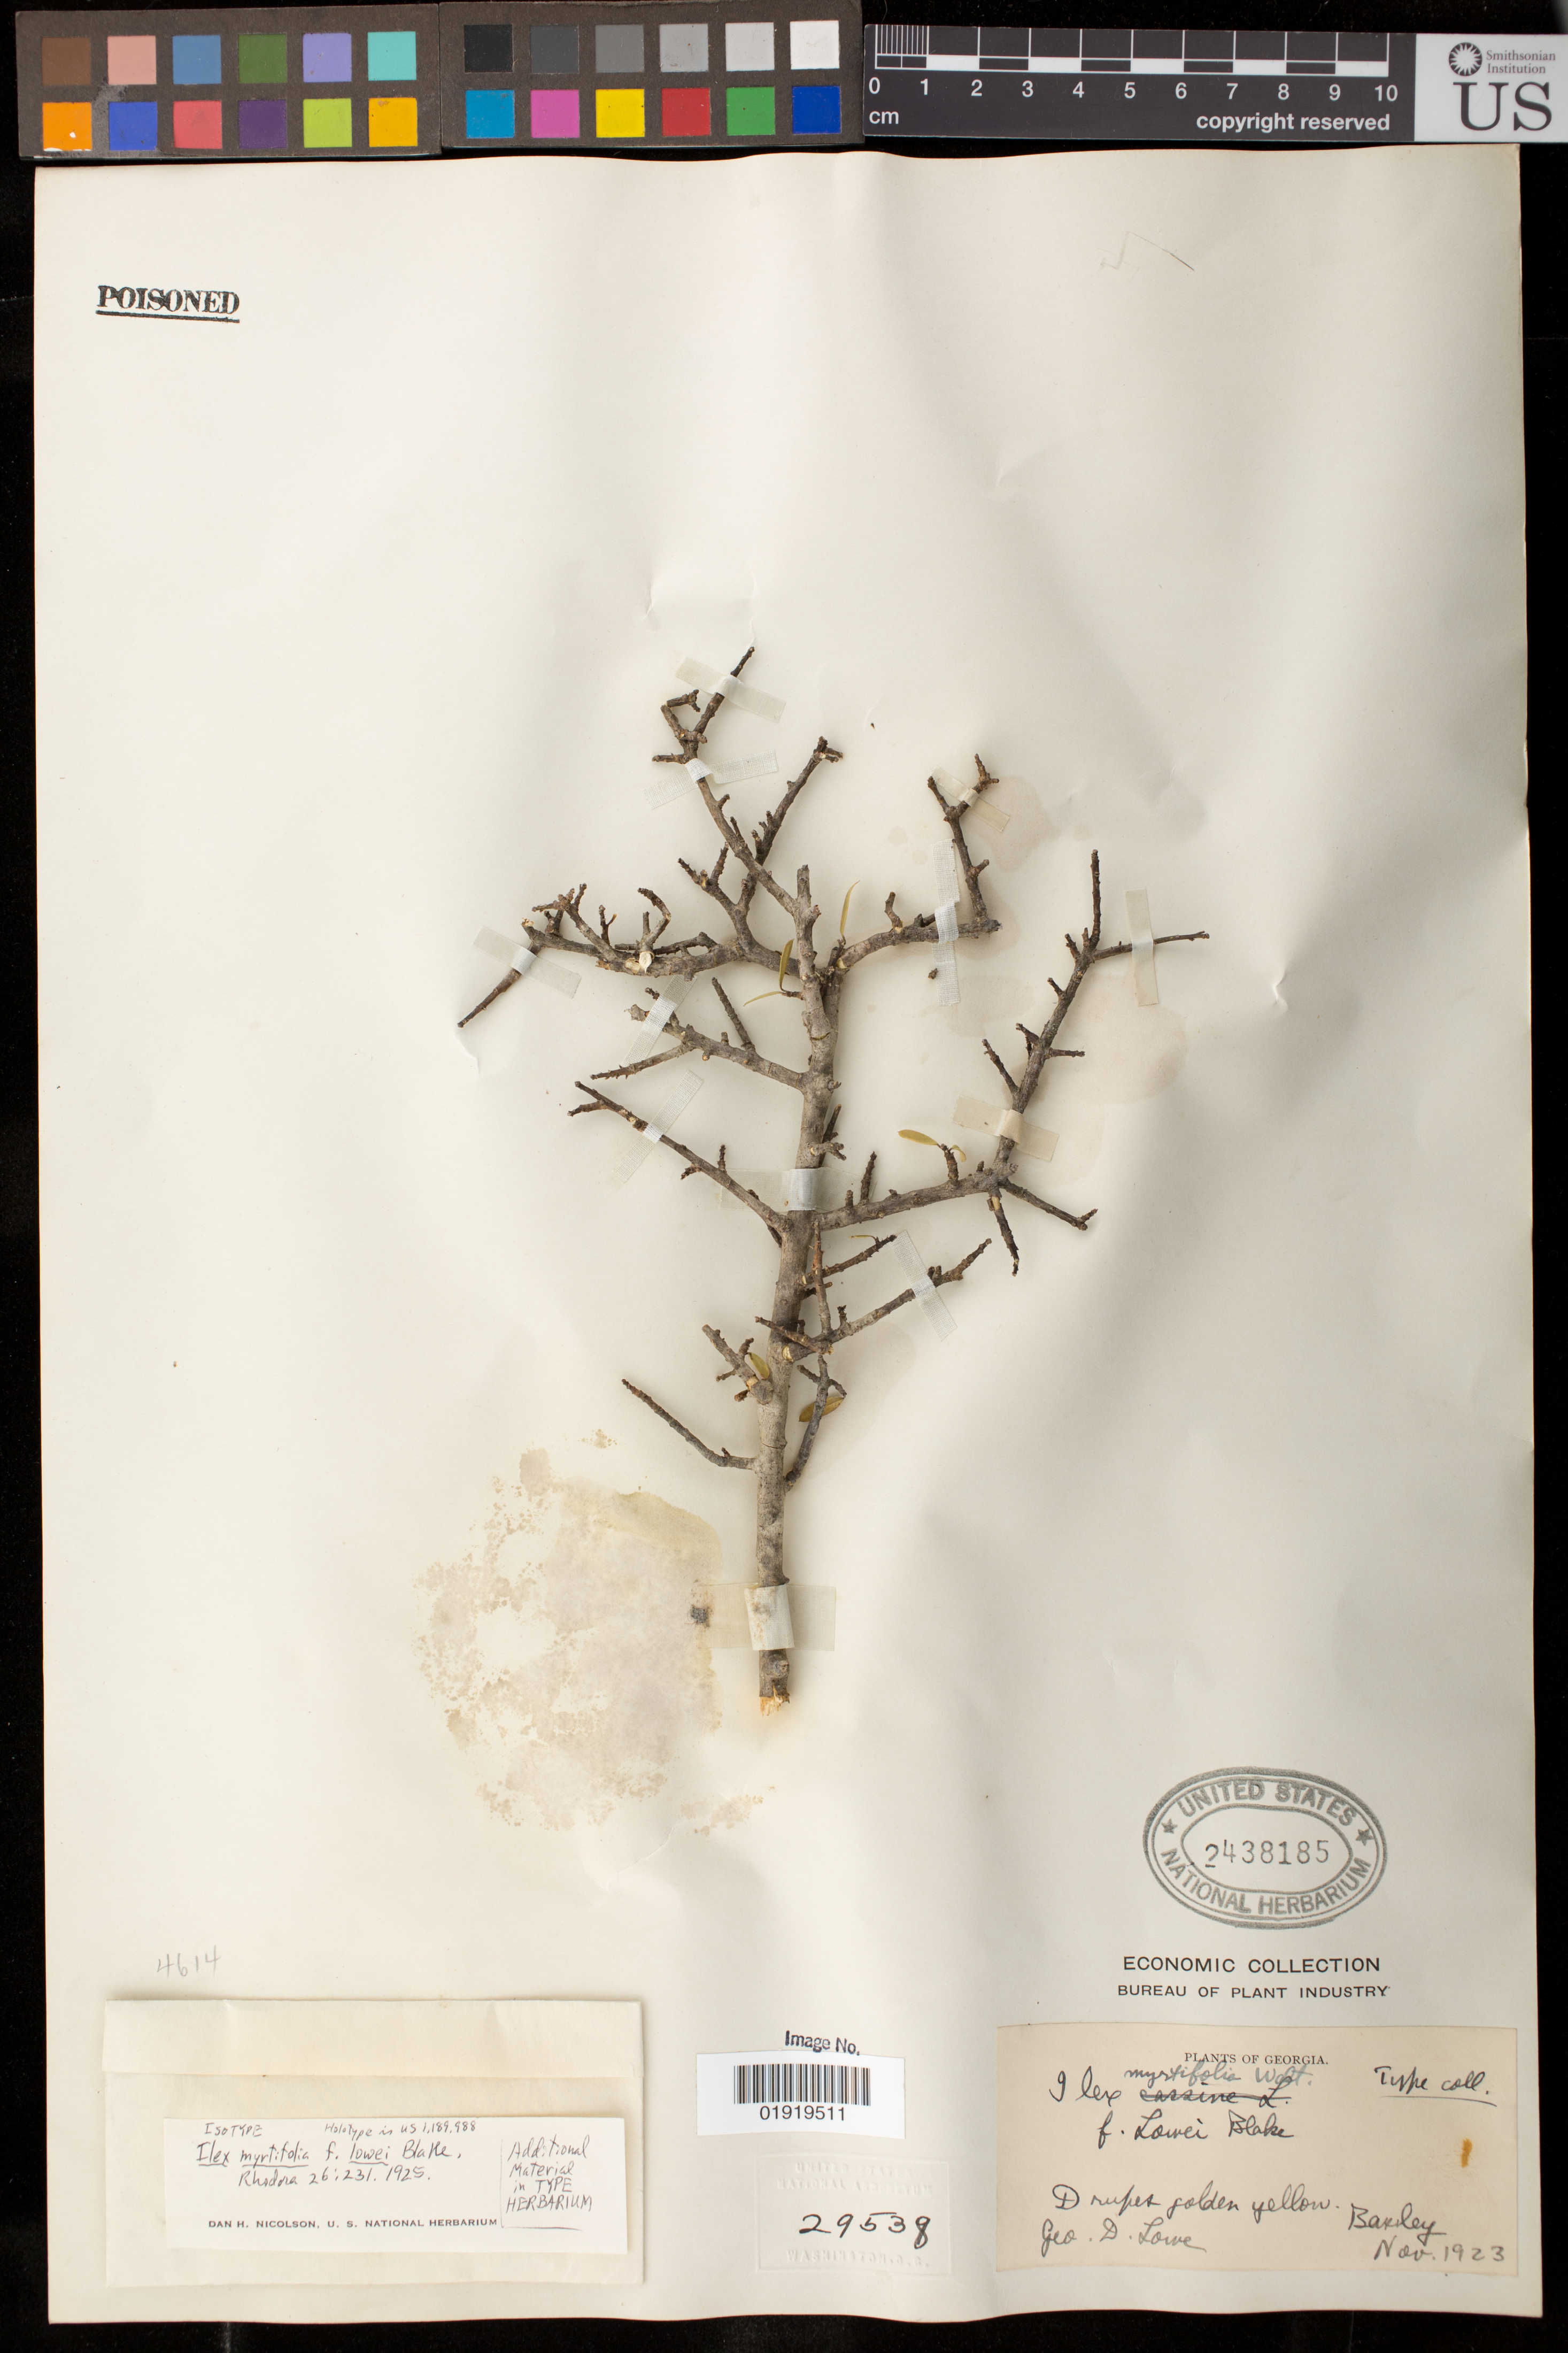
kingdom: Plantae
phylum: Tracheophyta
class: Magnoliopsida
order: Aquifoliales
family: Aquifoliaceae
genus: Ilex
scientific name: Ilex myrtifolia f. lowei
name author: S.F. Blake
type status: Isotype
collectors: G. D. Lowe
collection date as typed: Nov 1923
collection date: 1923-11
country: United States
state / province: Georgia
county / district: Appling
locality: Baxley.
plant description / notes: Specimen ex United States National Arboretum (NA)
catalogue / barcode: US 2438185